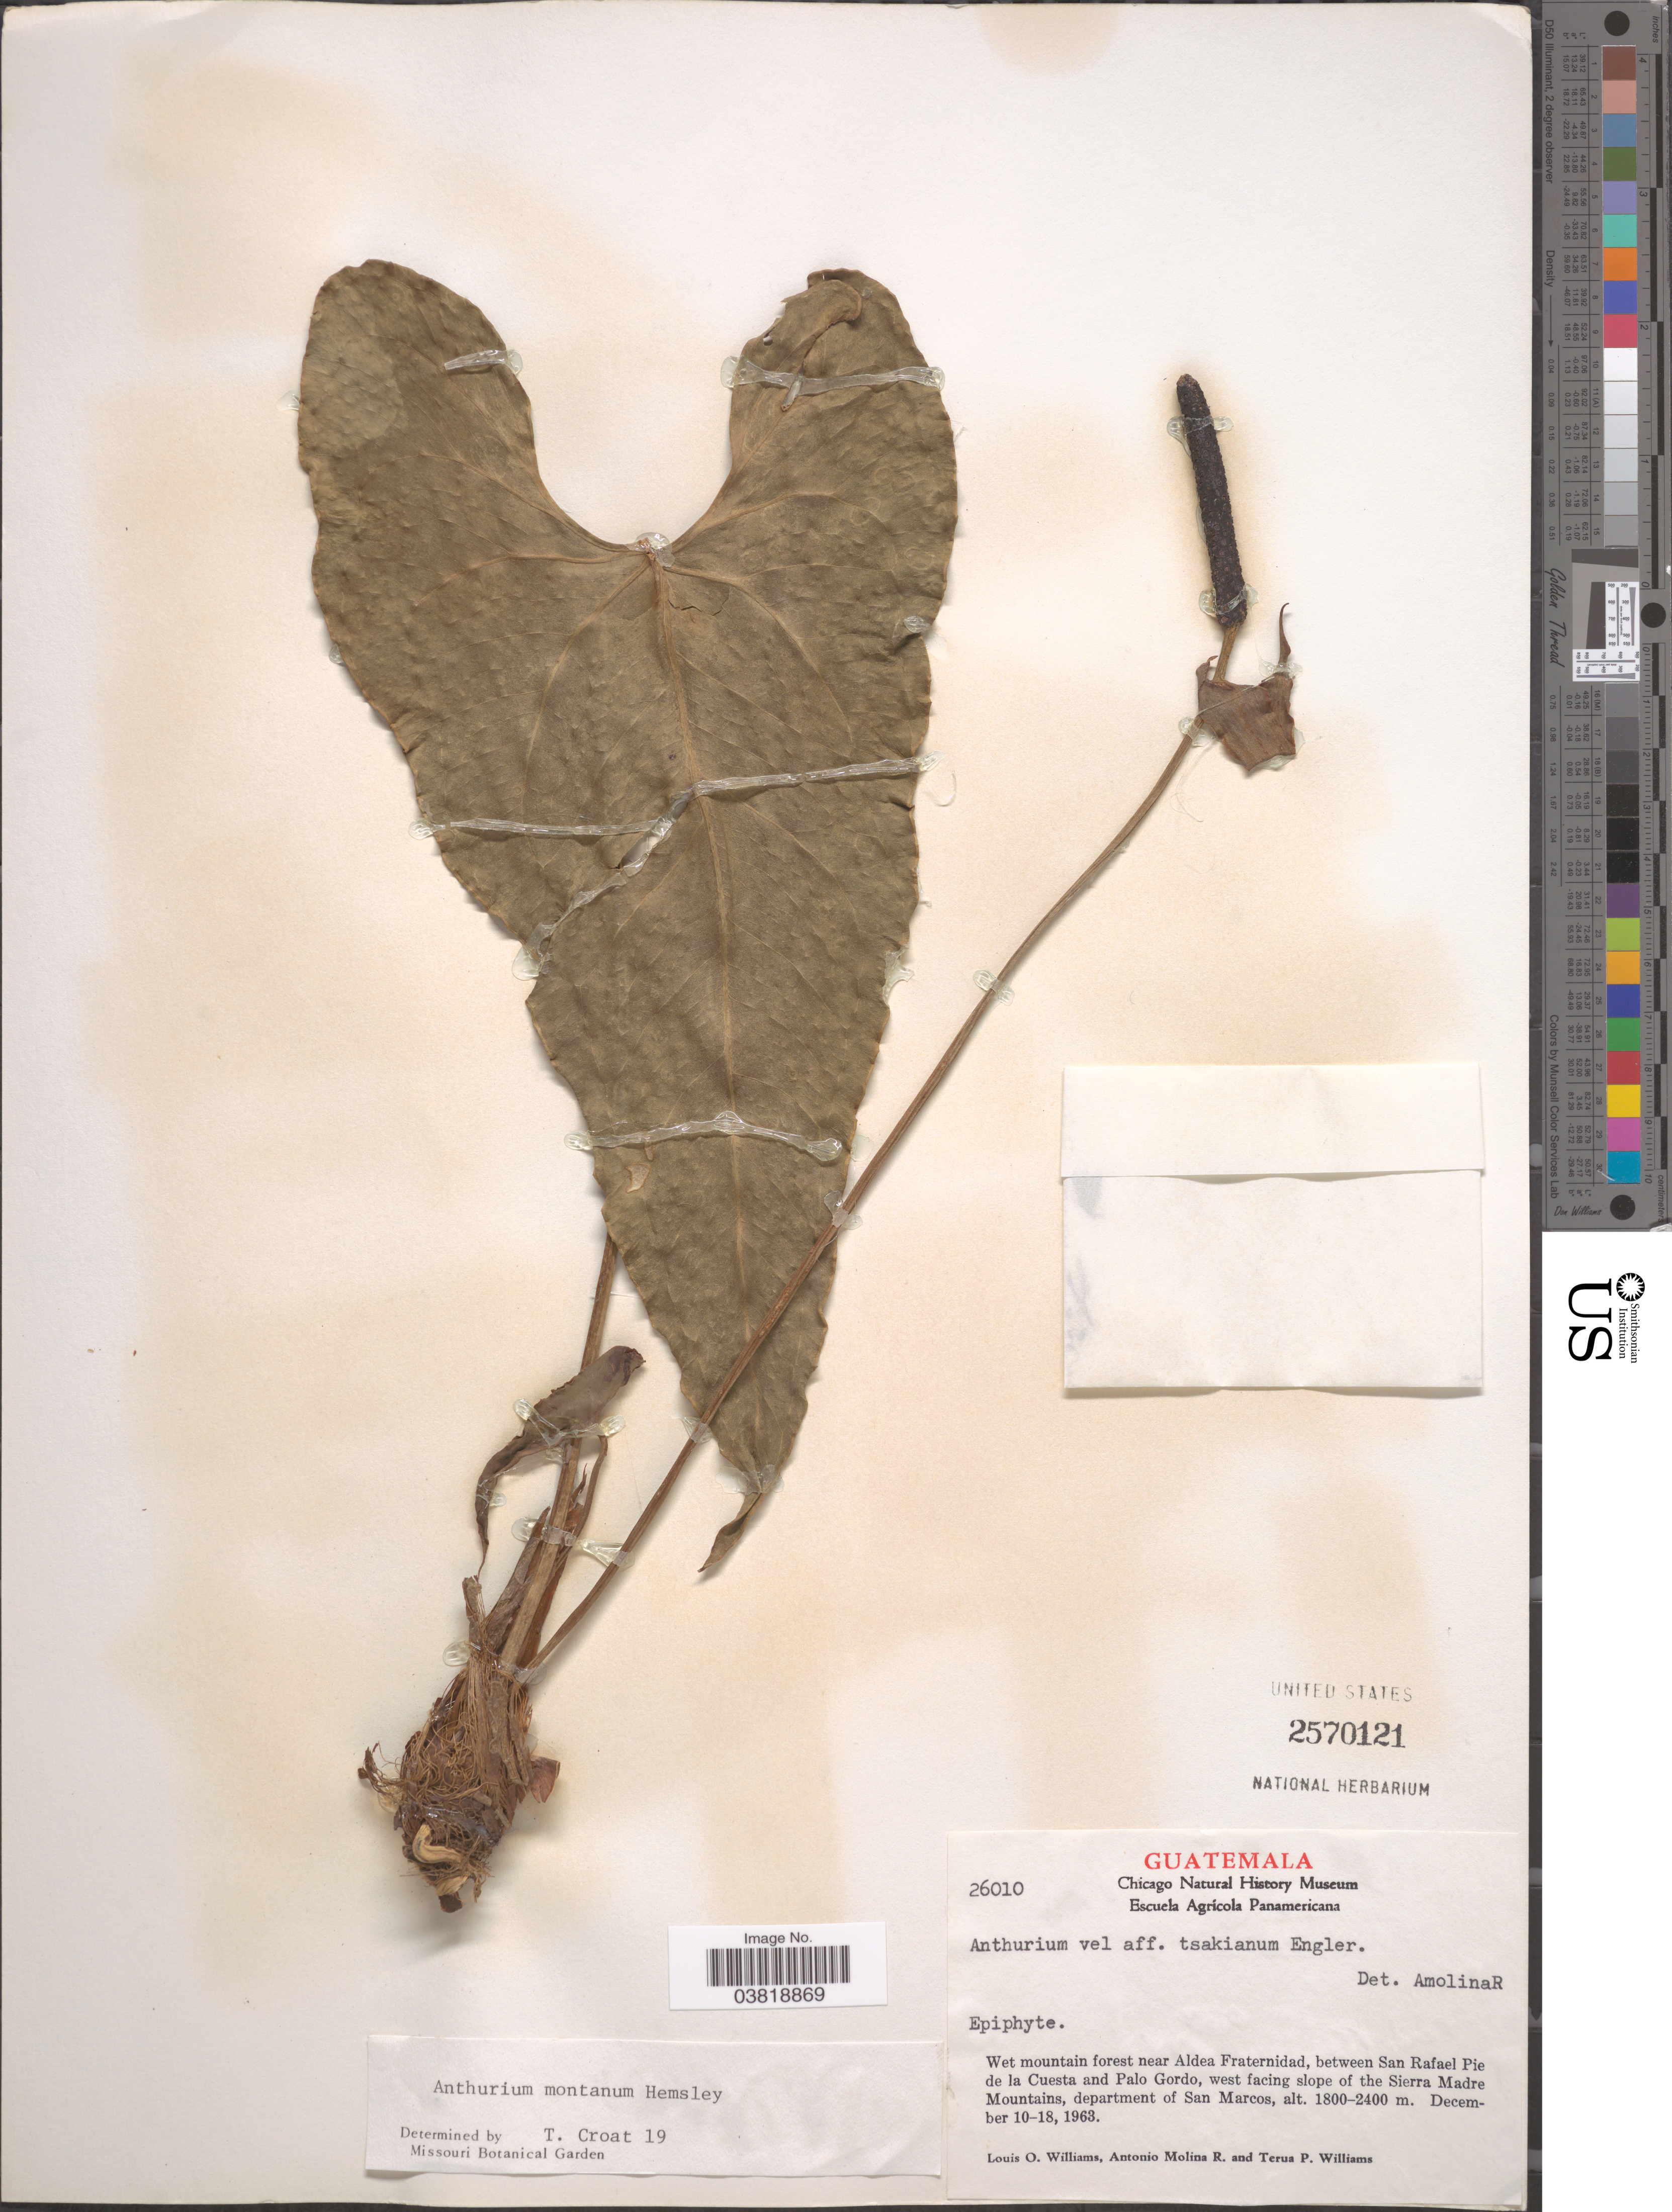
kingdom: Plantae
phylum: Tracheophyta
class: Liliopsida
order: Alismatales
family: Araceae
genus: Anthurium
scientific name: Anthurium montanum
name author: Hemsl.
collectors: L. O. Williams, A. Molina R. & T. Williams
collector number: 26010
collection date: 1963-12-10/1963-12-18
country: Guatemala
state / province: San Marcos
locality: Near Aldea Fraternidad, between San Rafael Pie de la Cuesta and Palo Gordo, west facing slope of the Sierra Madre Mountains, department of San Marcos.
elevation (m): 1800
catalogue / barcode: US 2570121